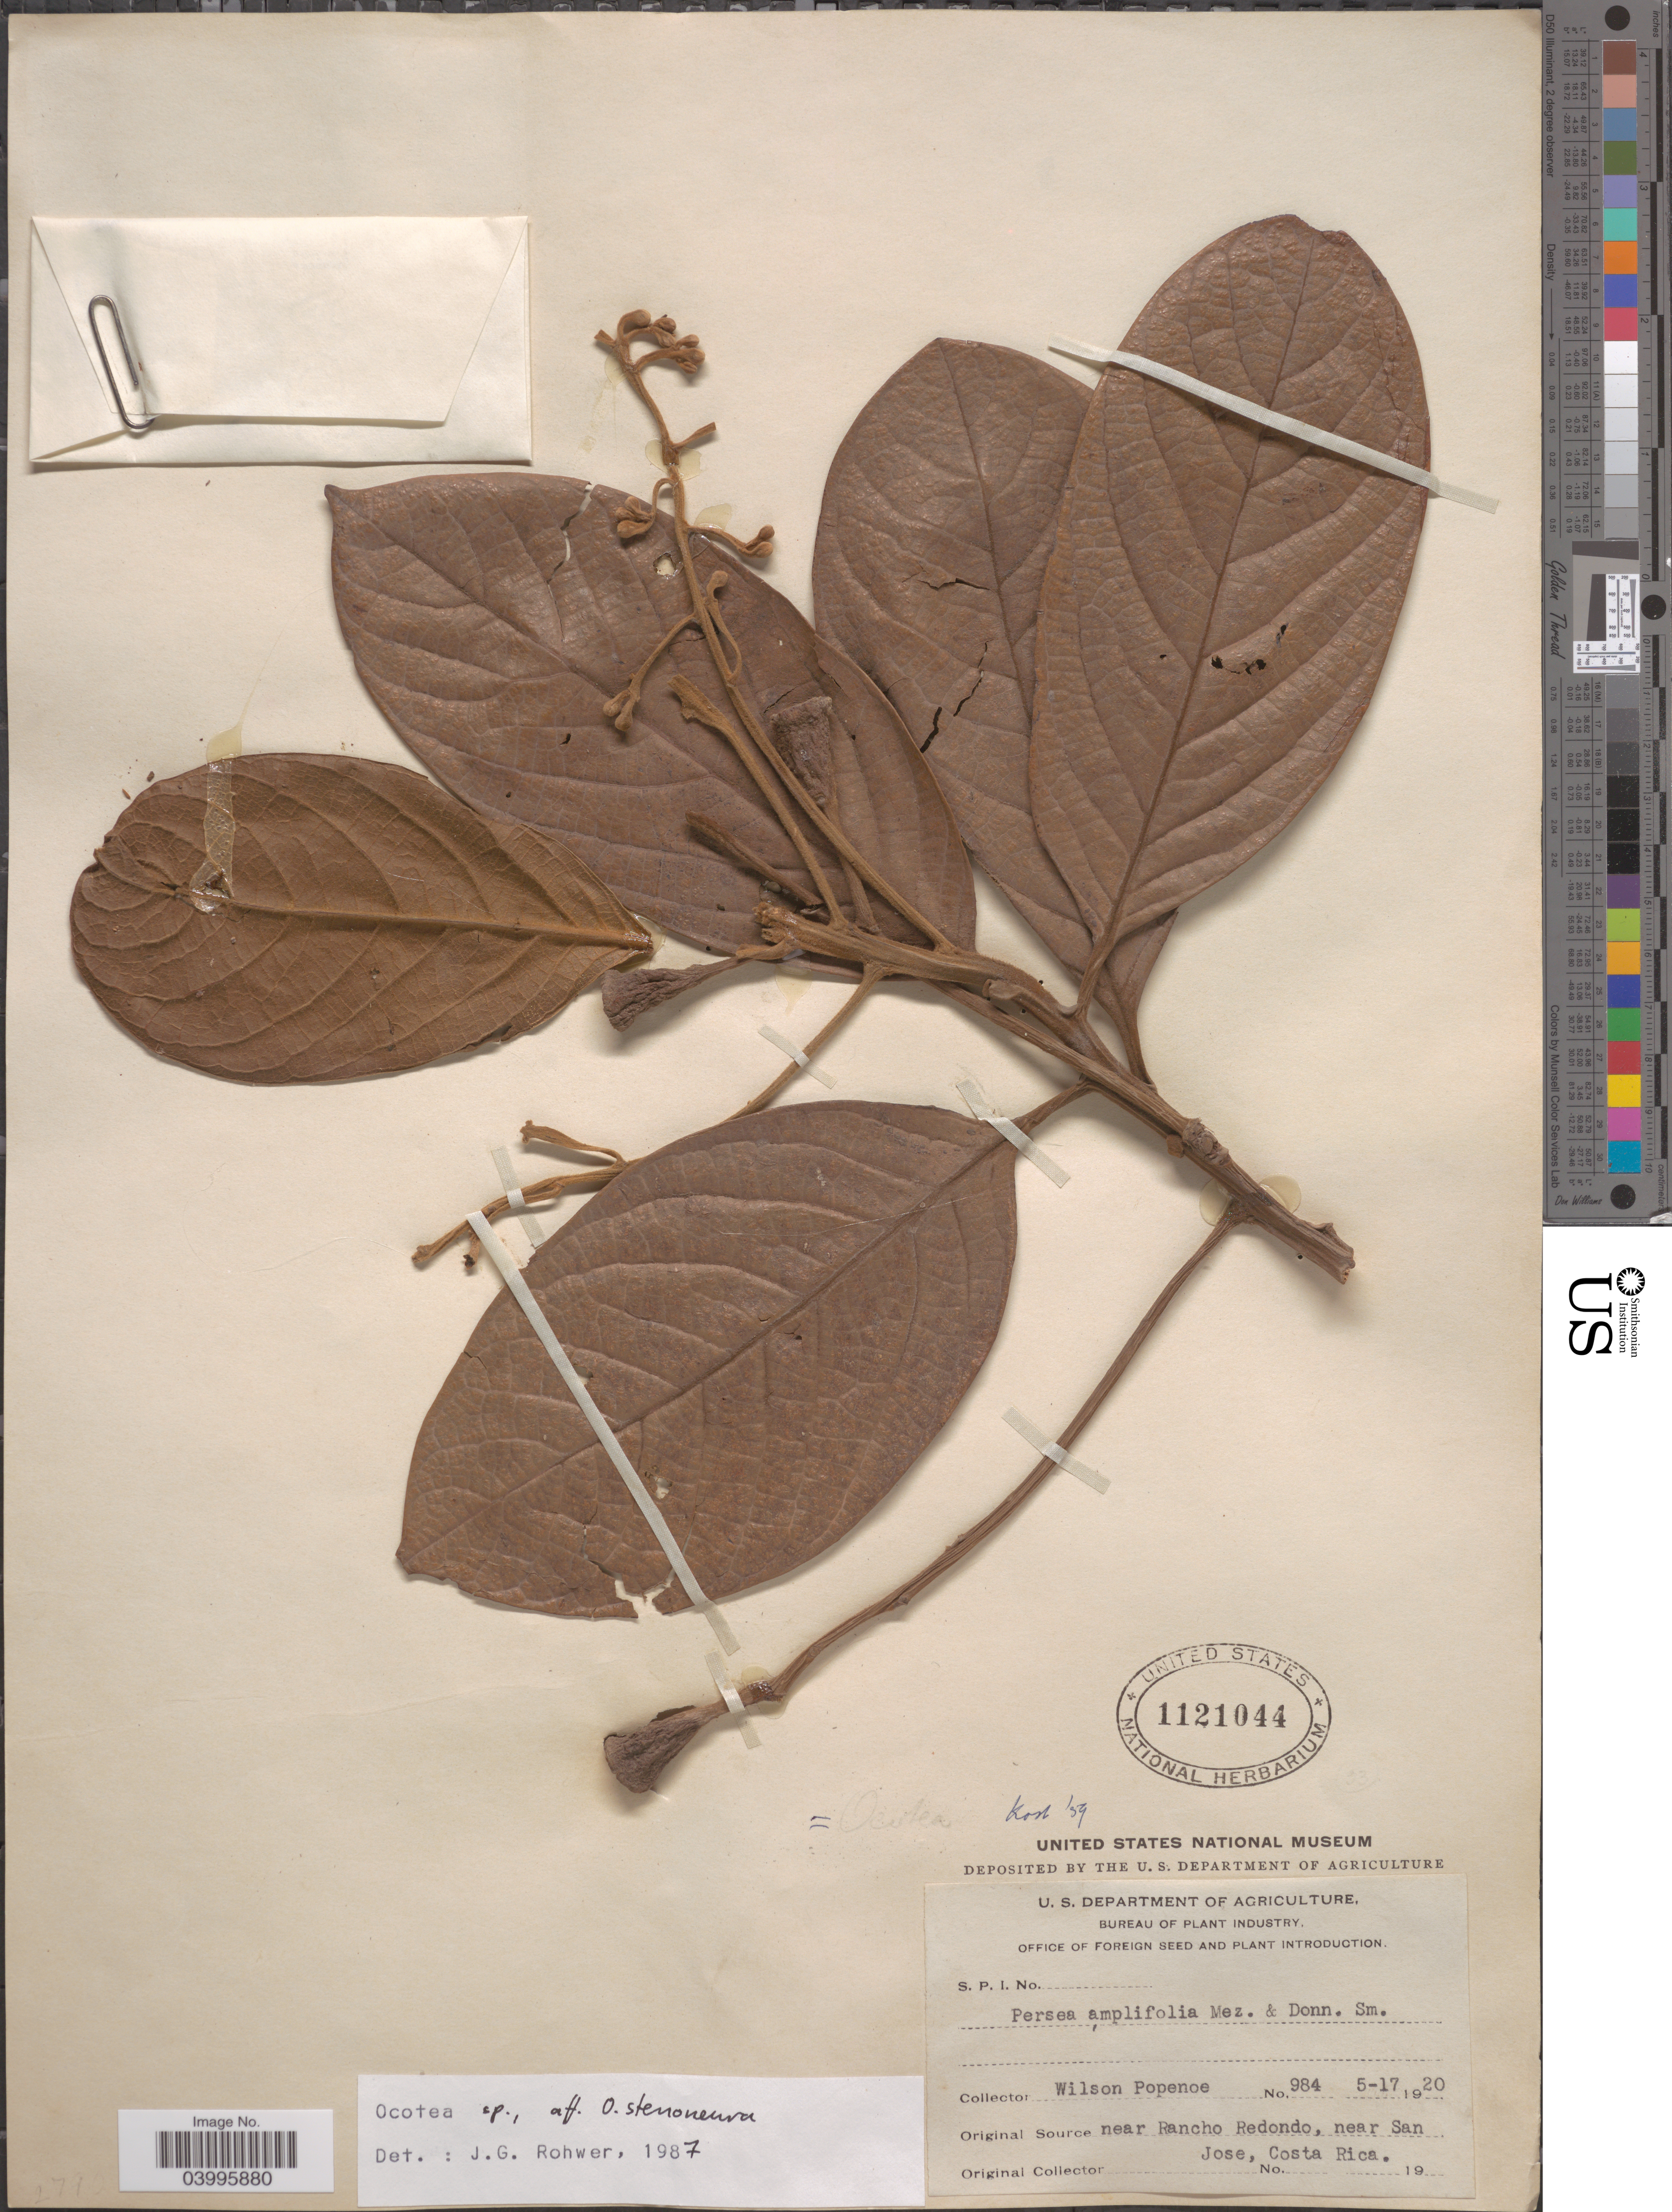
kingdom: Plantae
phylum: Tracheophyta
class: Magnoliopsida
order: Laurales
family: Lauraceae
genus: Ocotea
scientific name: Ocotea stenoneura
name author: Mez & Pittier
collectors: F. Popenoe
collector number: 984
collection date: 1920-05-17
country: Costa Rica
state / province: San José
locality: Near Rancho Redondo, near San Jose.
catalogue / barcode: US 1121044